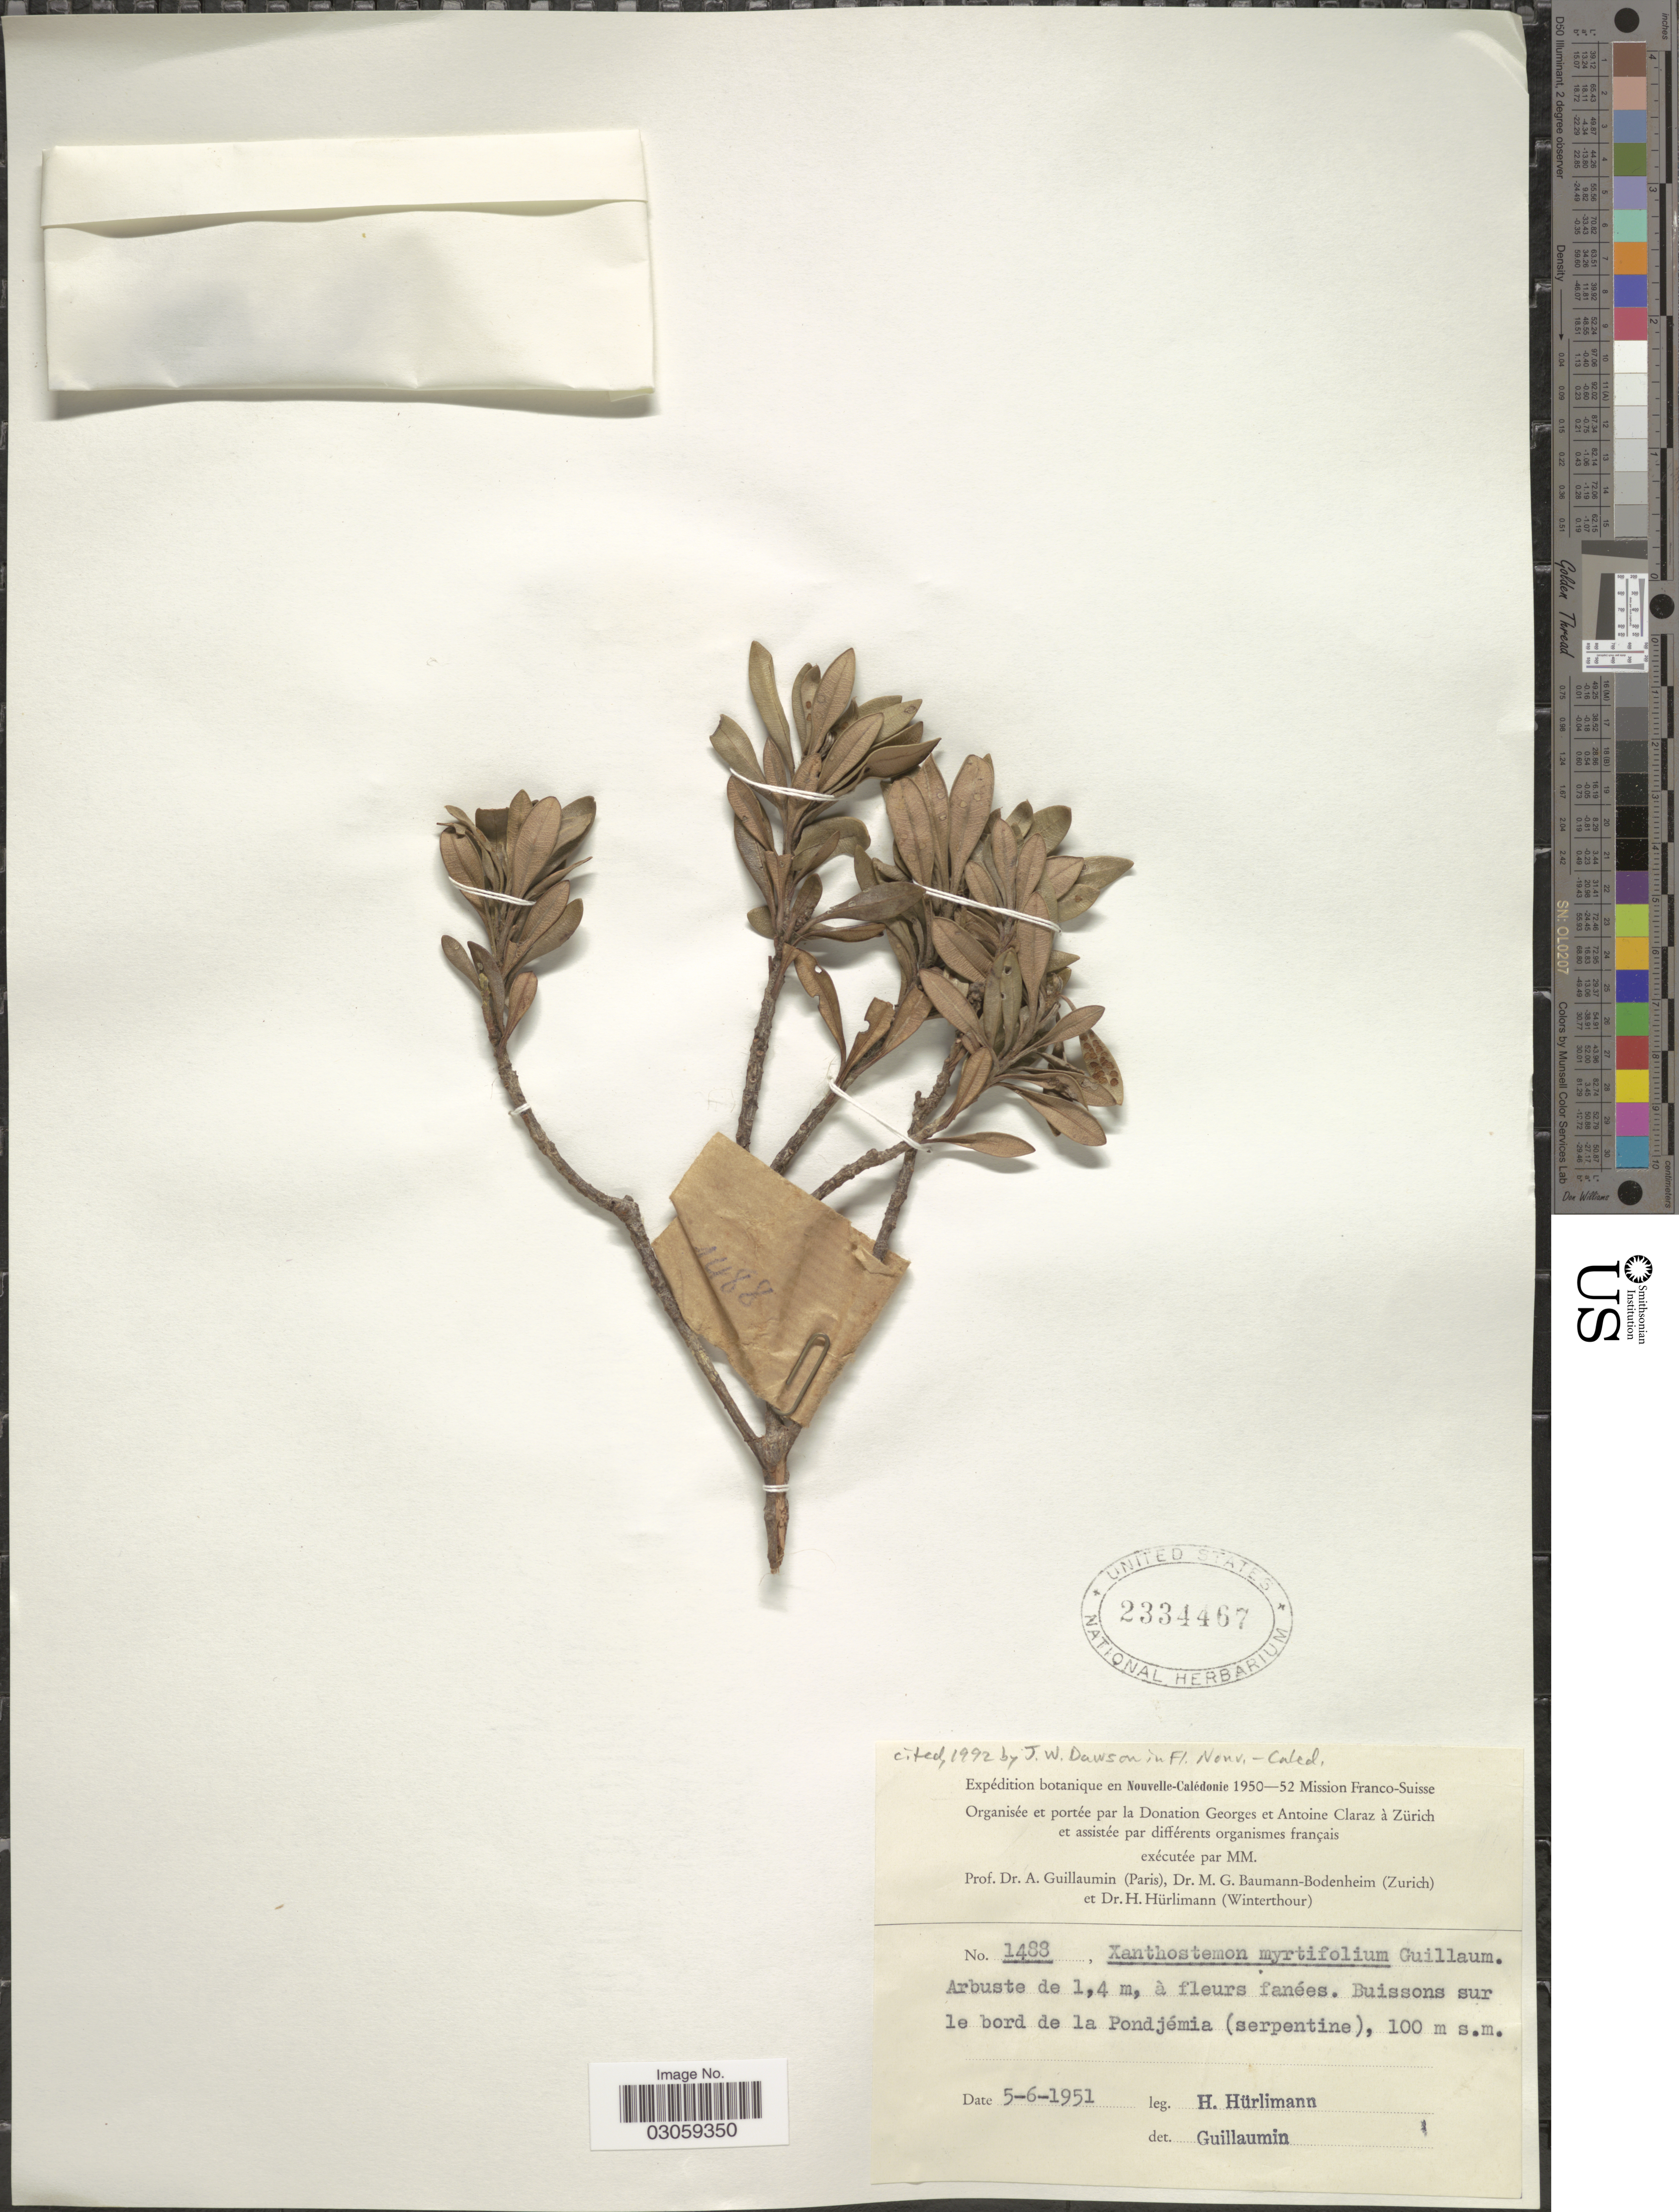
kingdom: Plantae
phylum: Tracheophyta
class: Magnoliopsida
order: Myrtales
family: Myrtaceae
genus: Xanthostemon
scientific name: Xanthostemon myrtifolius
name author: (Brongn. & Gris) Pamp. ex Pampal.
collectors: H. Hürlimann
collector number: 1488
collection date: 1951-06-05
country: New Caledonia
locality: En Nouvelle-Calédonie. Buissons sur le bord de la Pondjémia (serpentine).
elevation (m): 100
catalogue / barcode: US 2334467